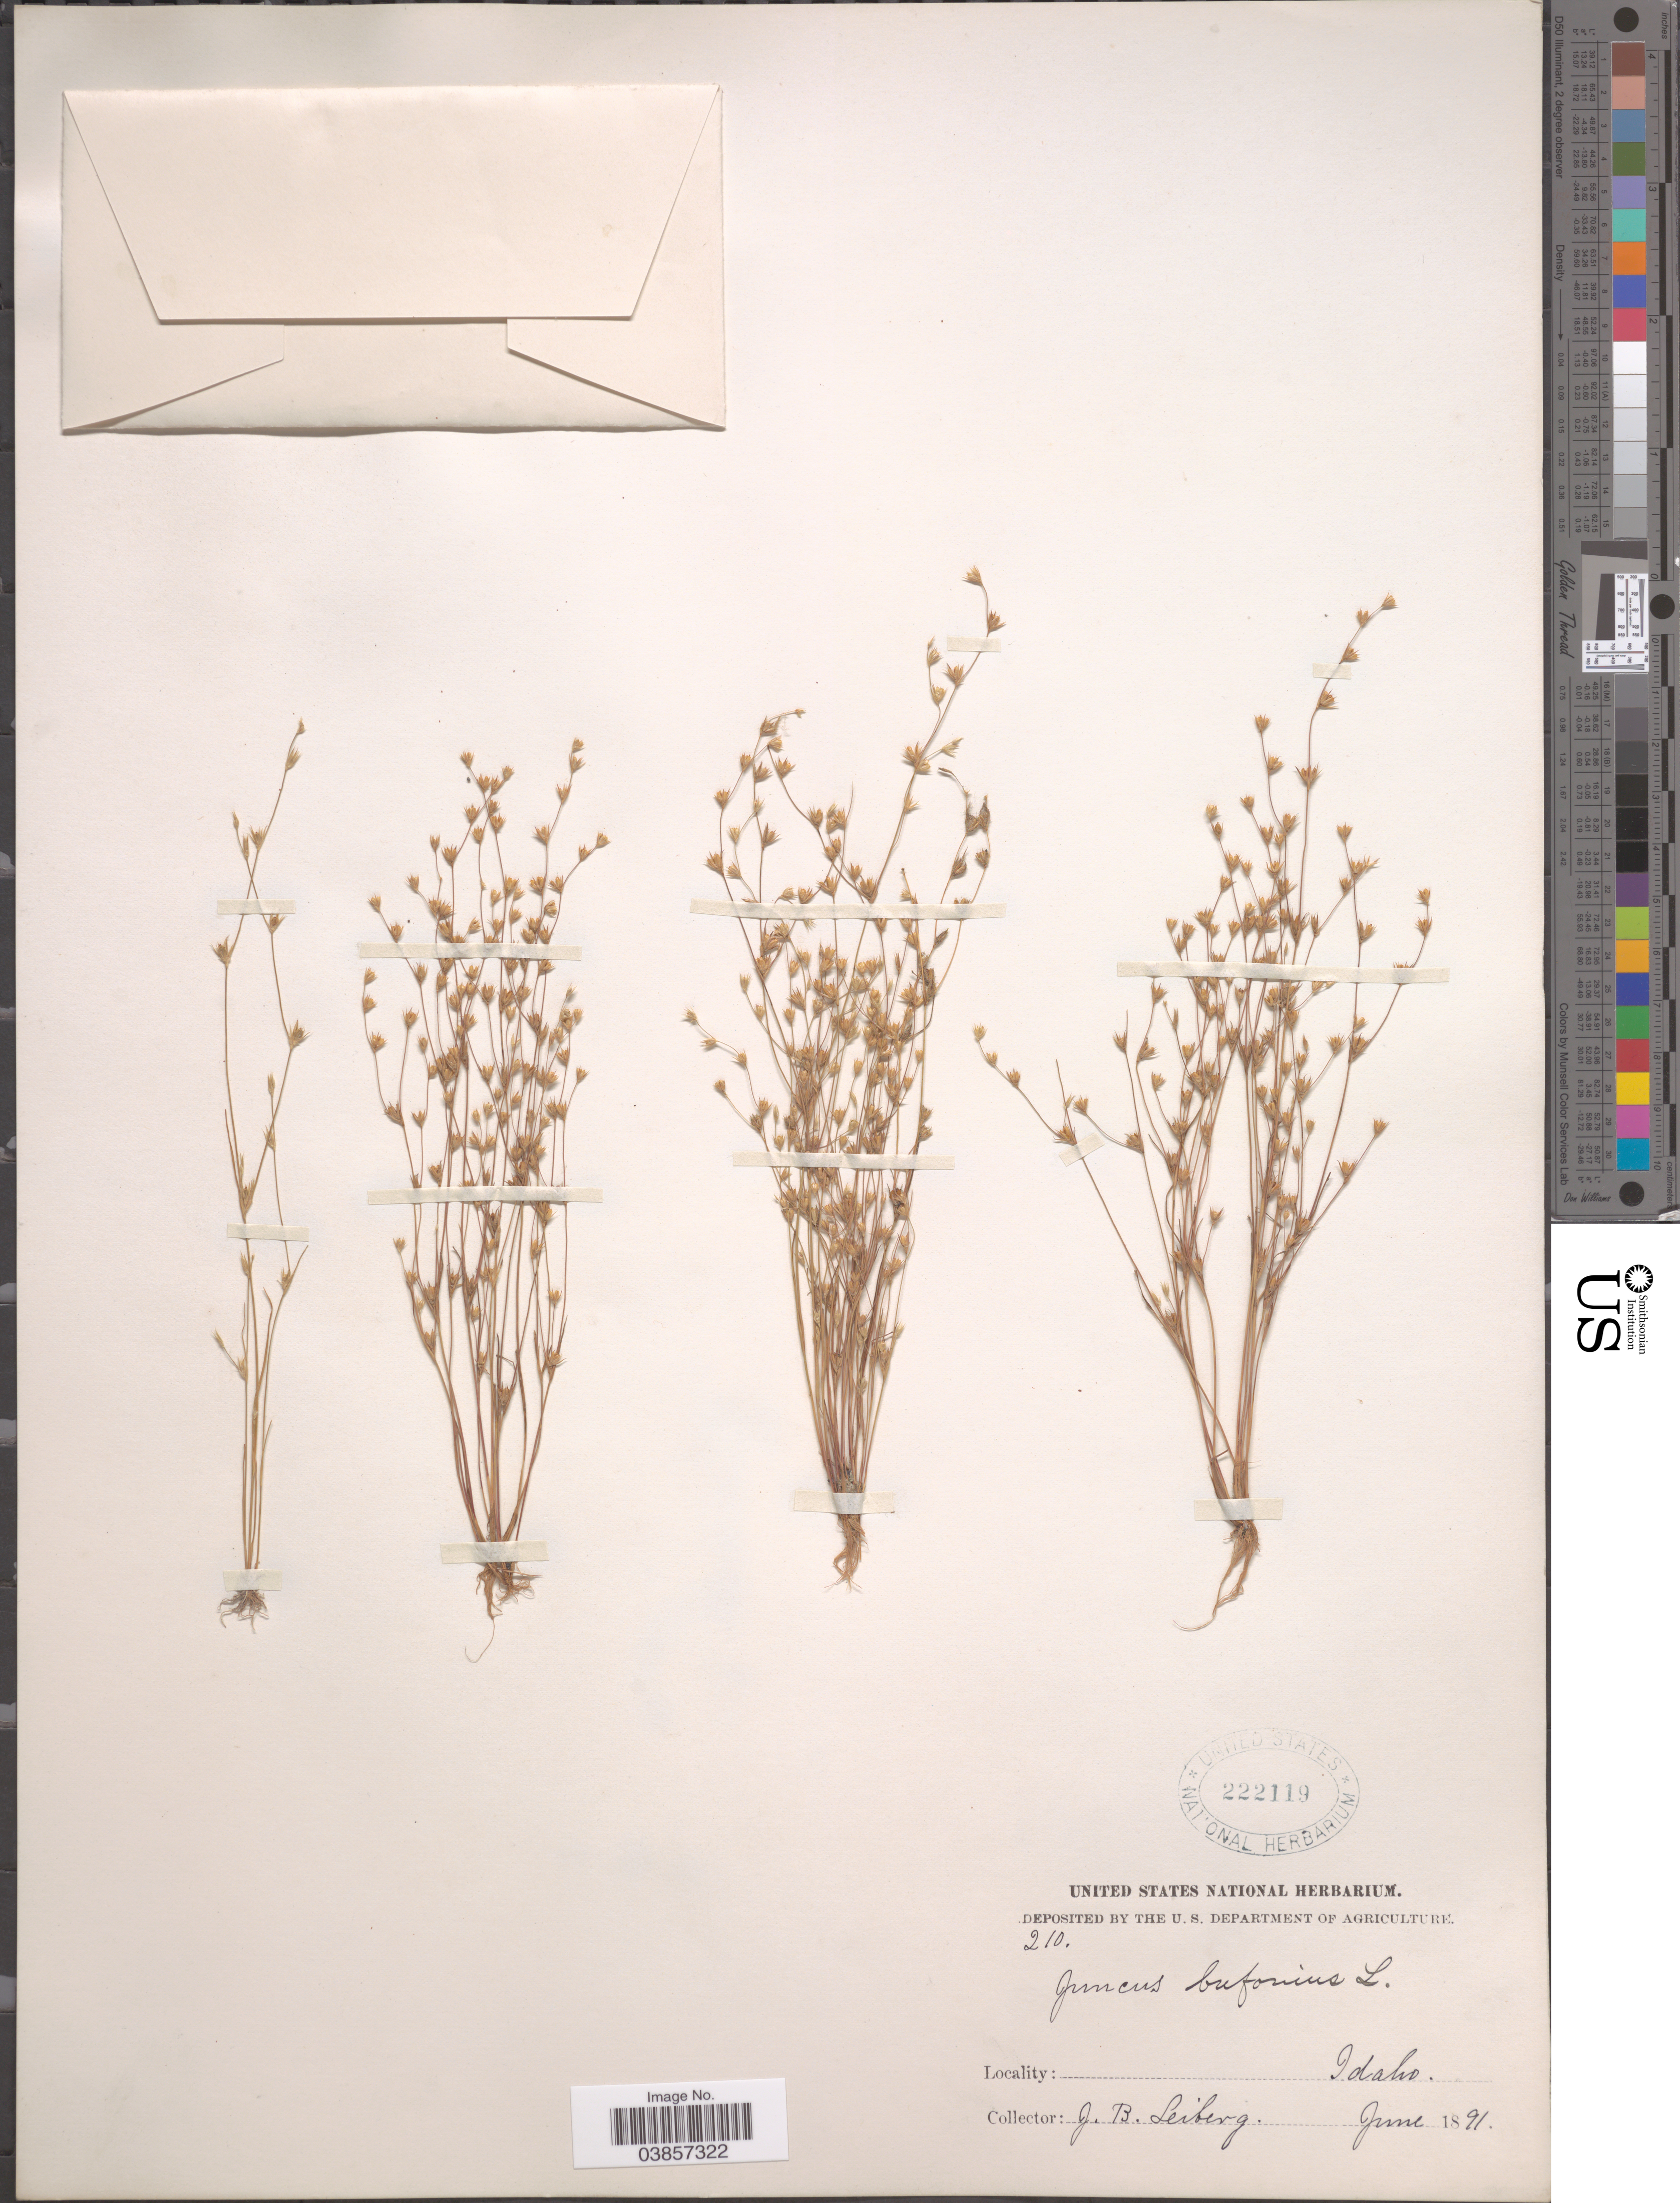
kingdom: Plantae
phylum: Tracheophyta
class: Liliopsida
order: Poales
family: Juncaceae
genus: Juncus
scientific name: Juncus sphaerocarpus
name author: Nees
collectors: J. B. Leiberg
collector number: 210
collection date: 1891-06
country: United States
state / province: Idaho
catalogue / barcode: US 222119